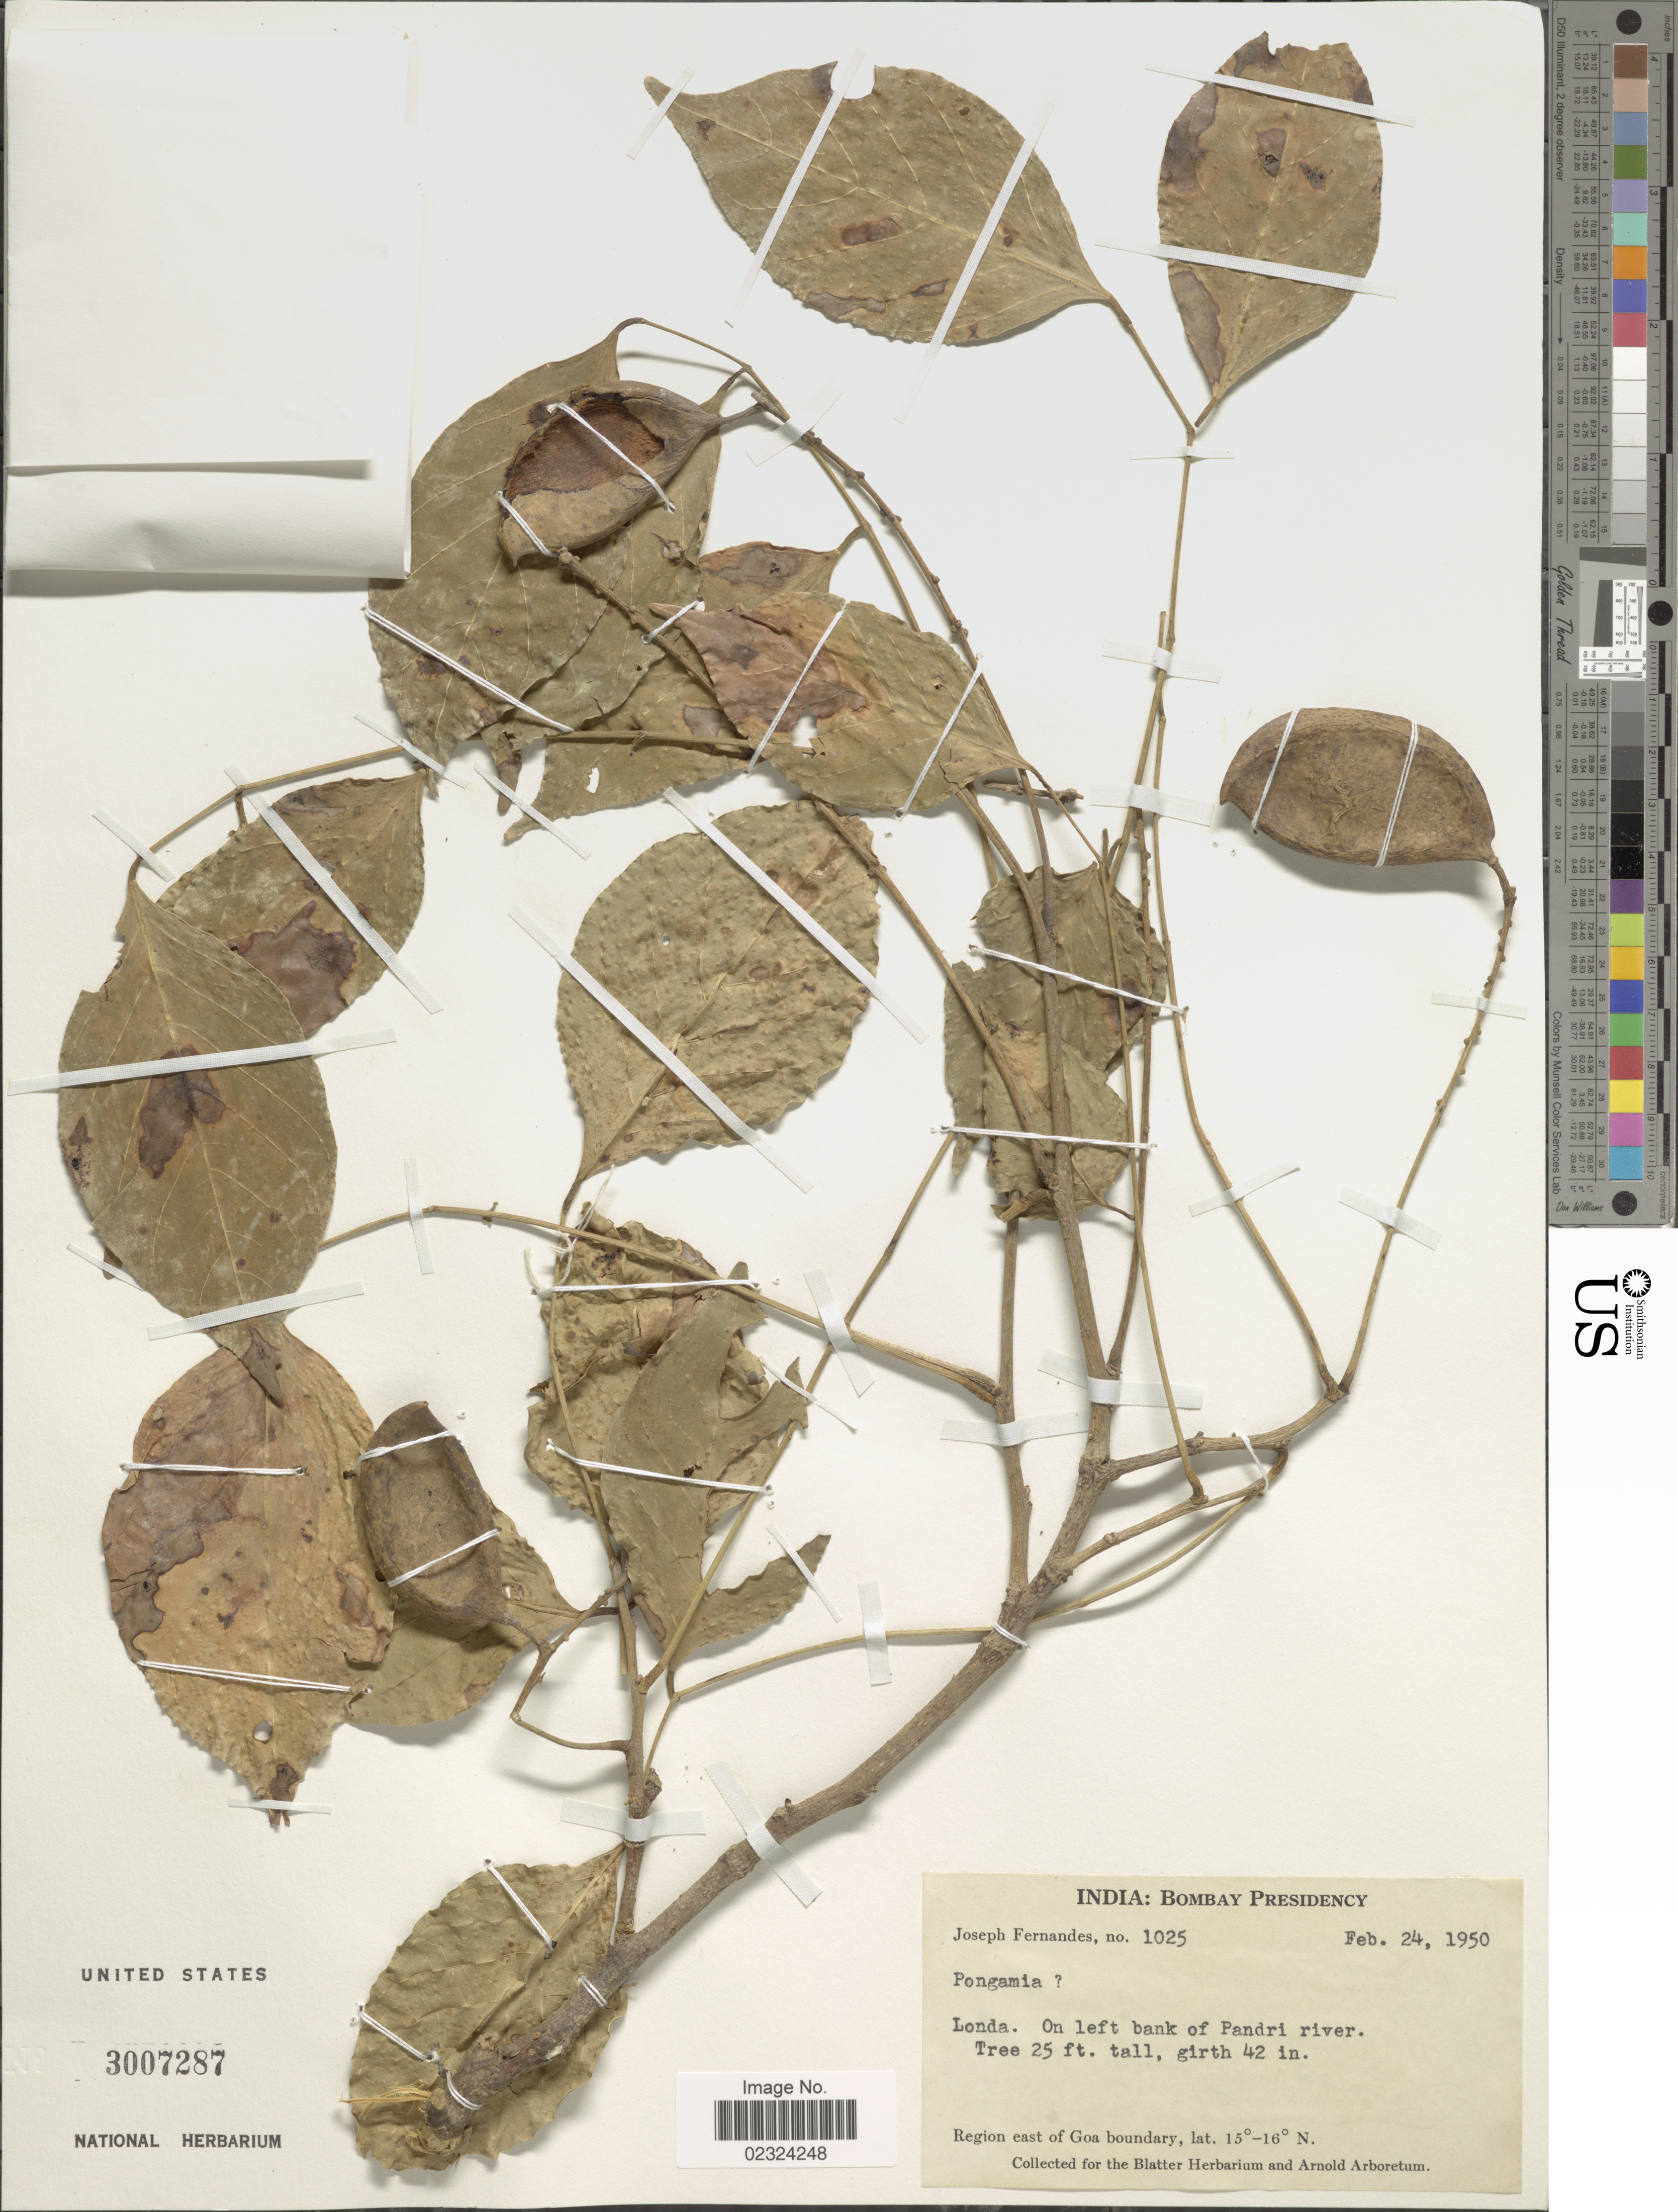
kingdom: Plantae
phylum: Tracheophyta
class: Magnoliopsida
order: Fabales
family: Fabaceae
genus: Millettia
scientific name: Millettia sp.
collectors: J. Fernandes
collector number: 1025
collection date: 1950-02-24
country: India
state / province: Goa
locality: India: Bombay Presidency. Londa. On left bank of Pandri river. Region east of Goa boundary.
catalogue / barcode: US 3007287